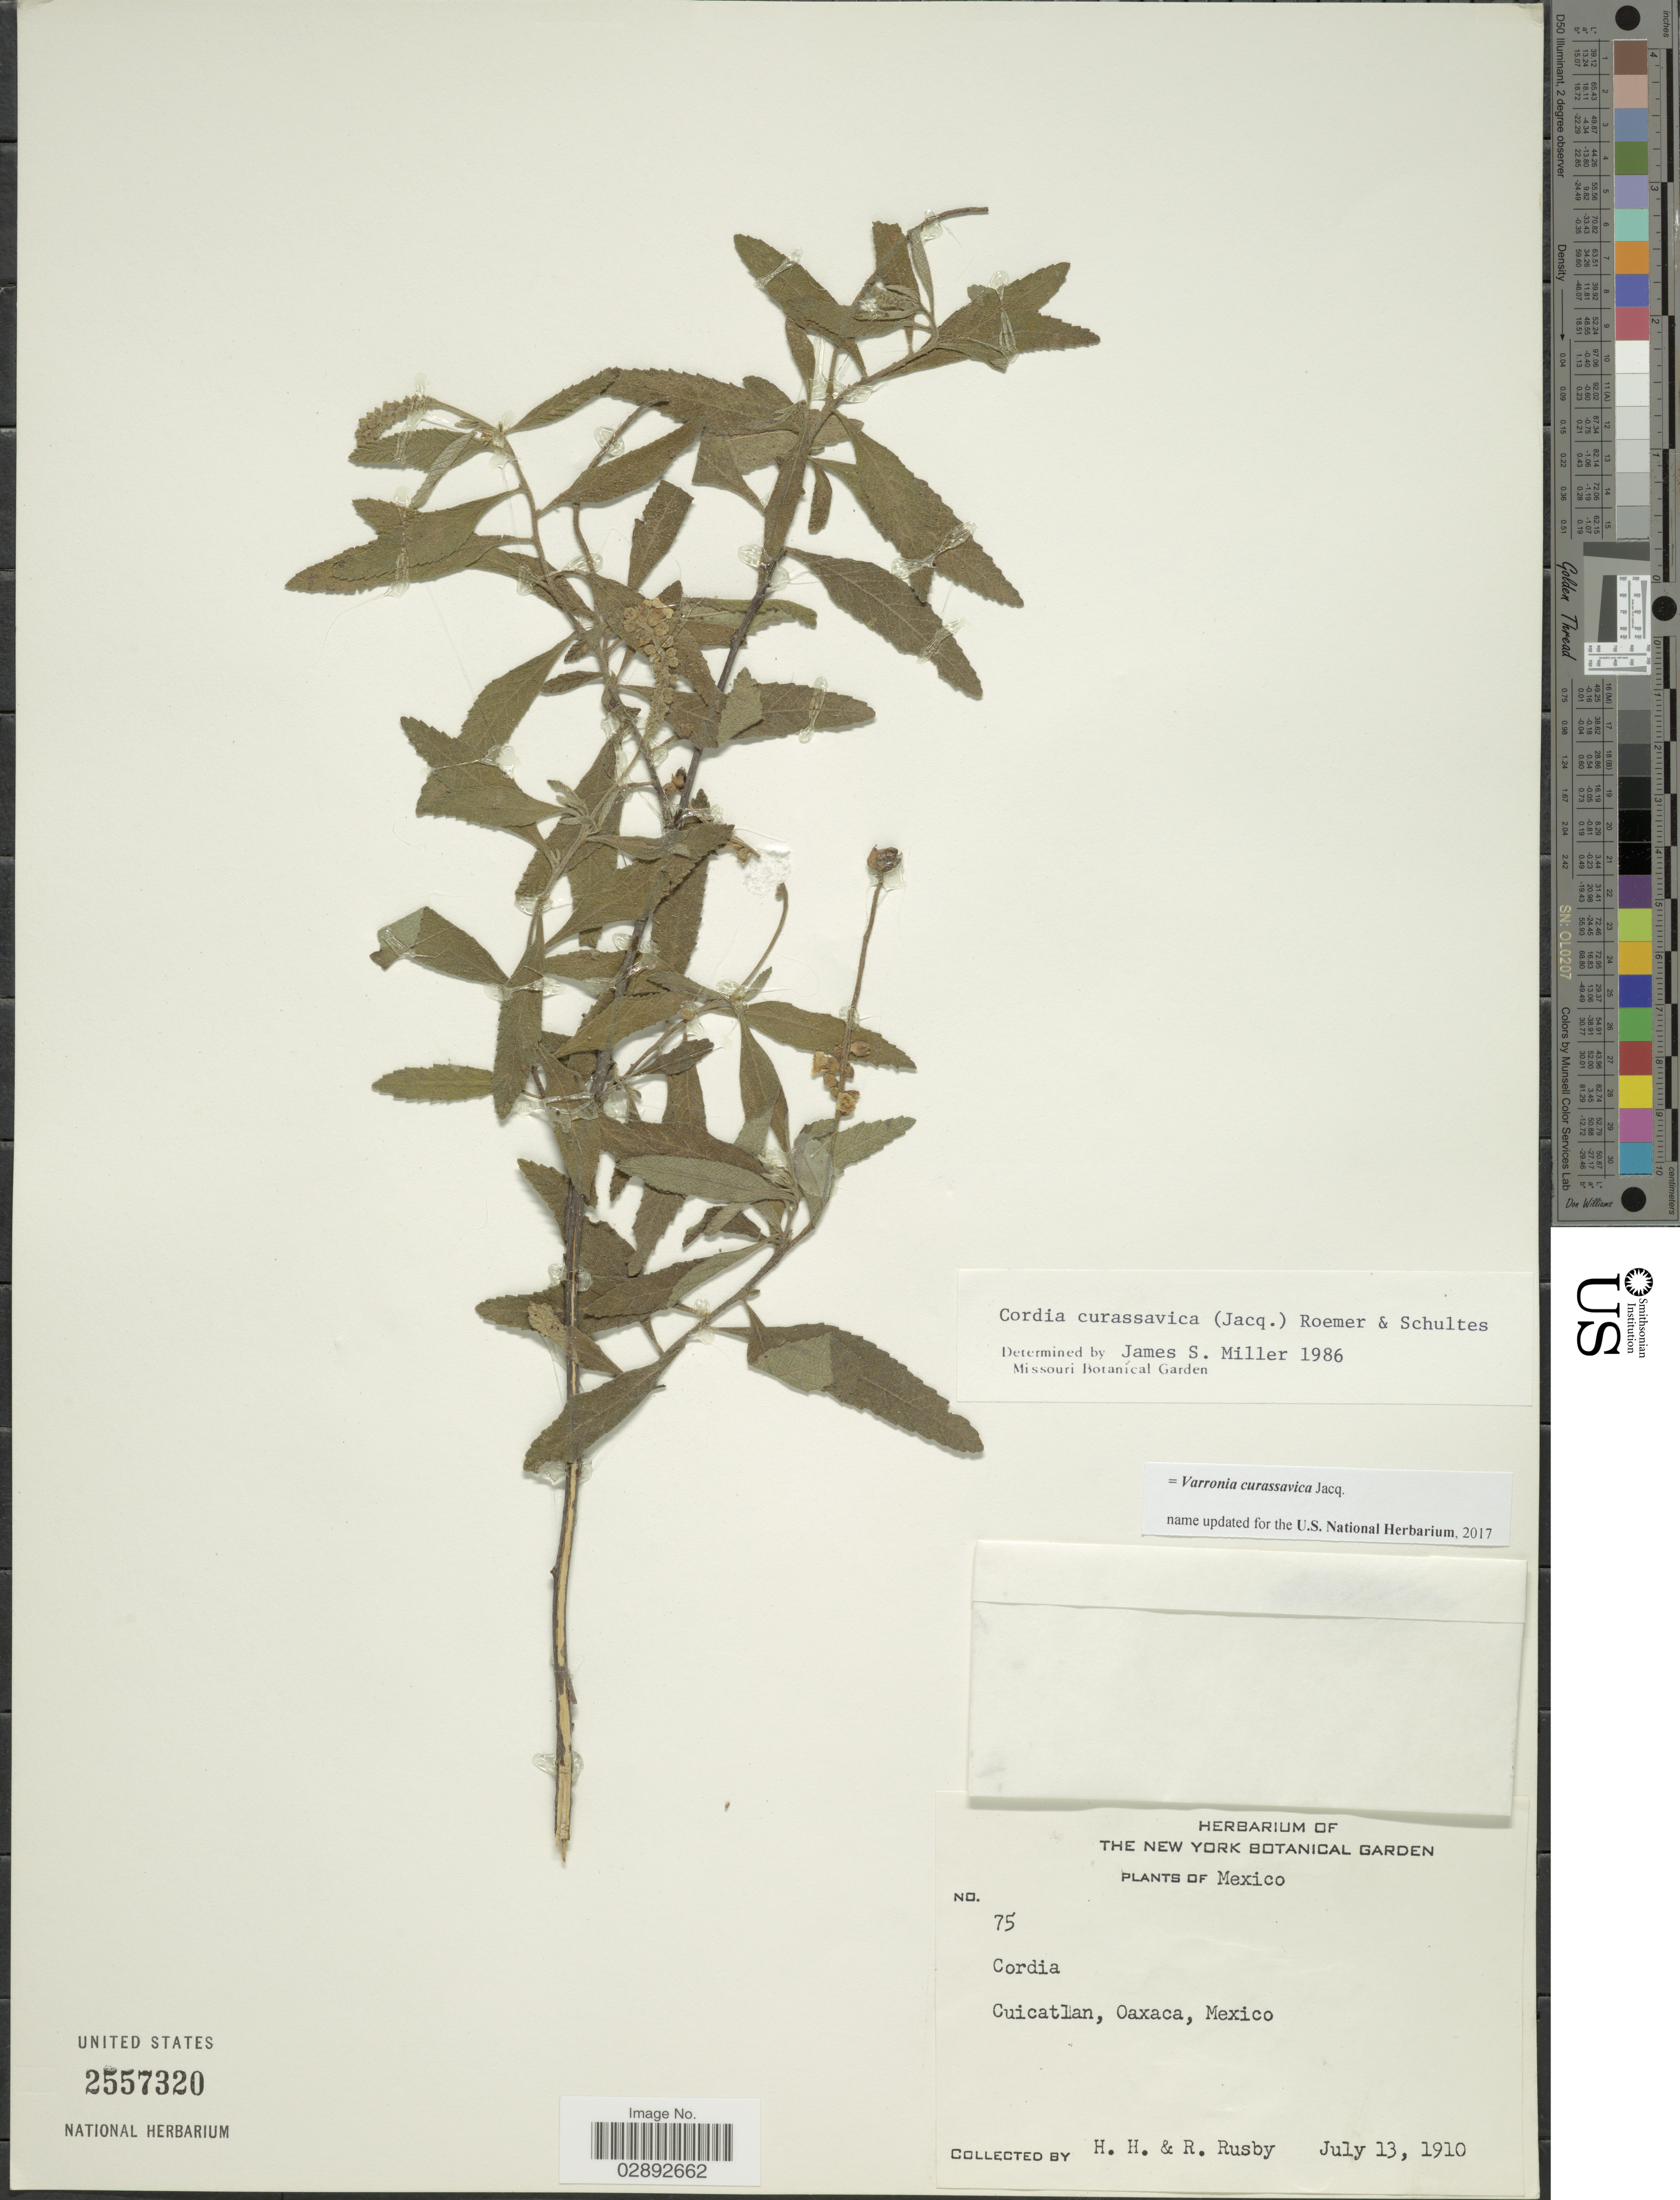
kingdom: Plantae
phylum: Tracheophyta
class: Magnoliopsida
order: Boraginales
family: Cordiaceae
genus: Varronia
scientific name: Varronia curassavica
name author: Jacq.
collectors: H. H. Rusby & R. R. Rusby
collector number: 75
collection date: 1910-07-13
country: Mexico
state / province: Oaxaca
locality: Cuicatlan.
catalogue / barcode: US 2557320